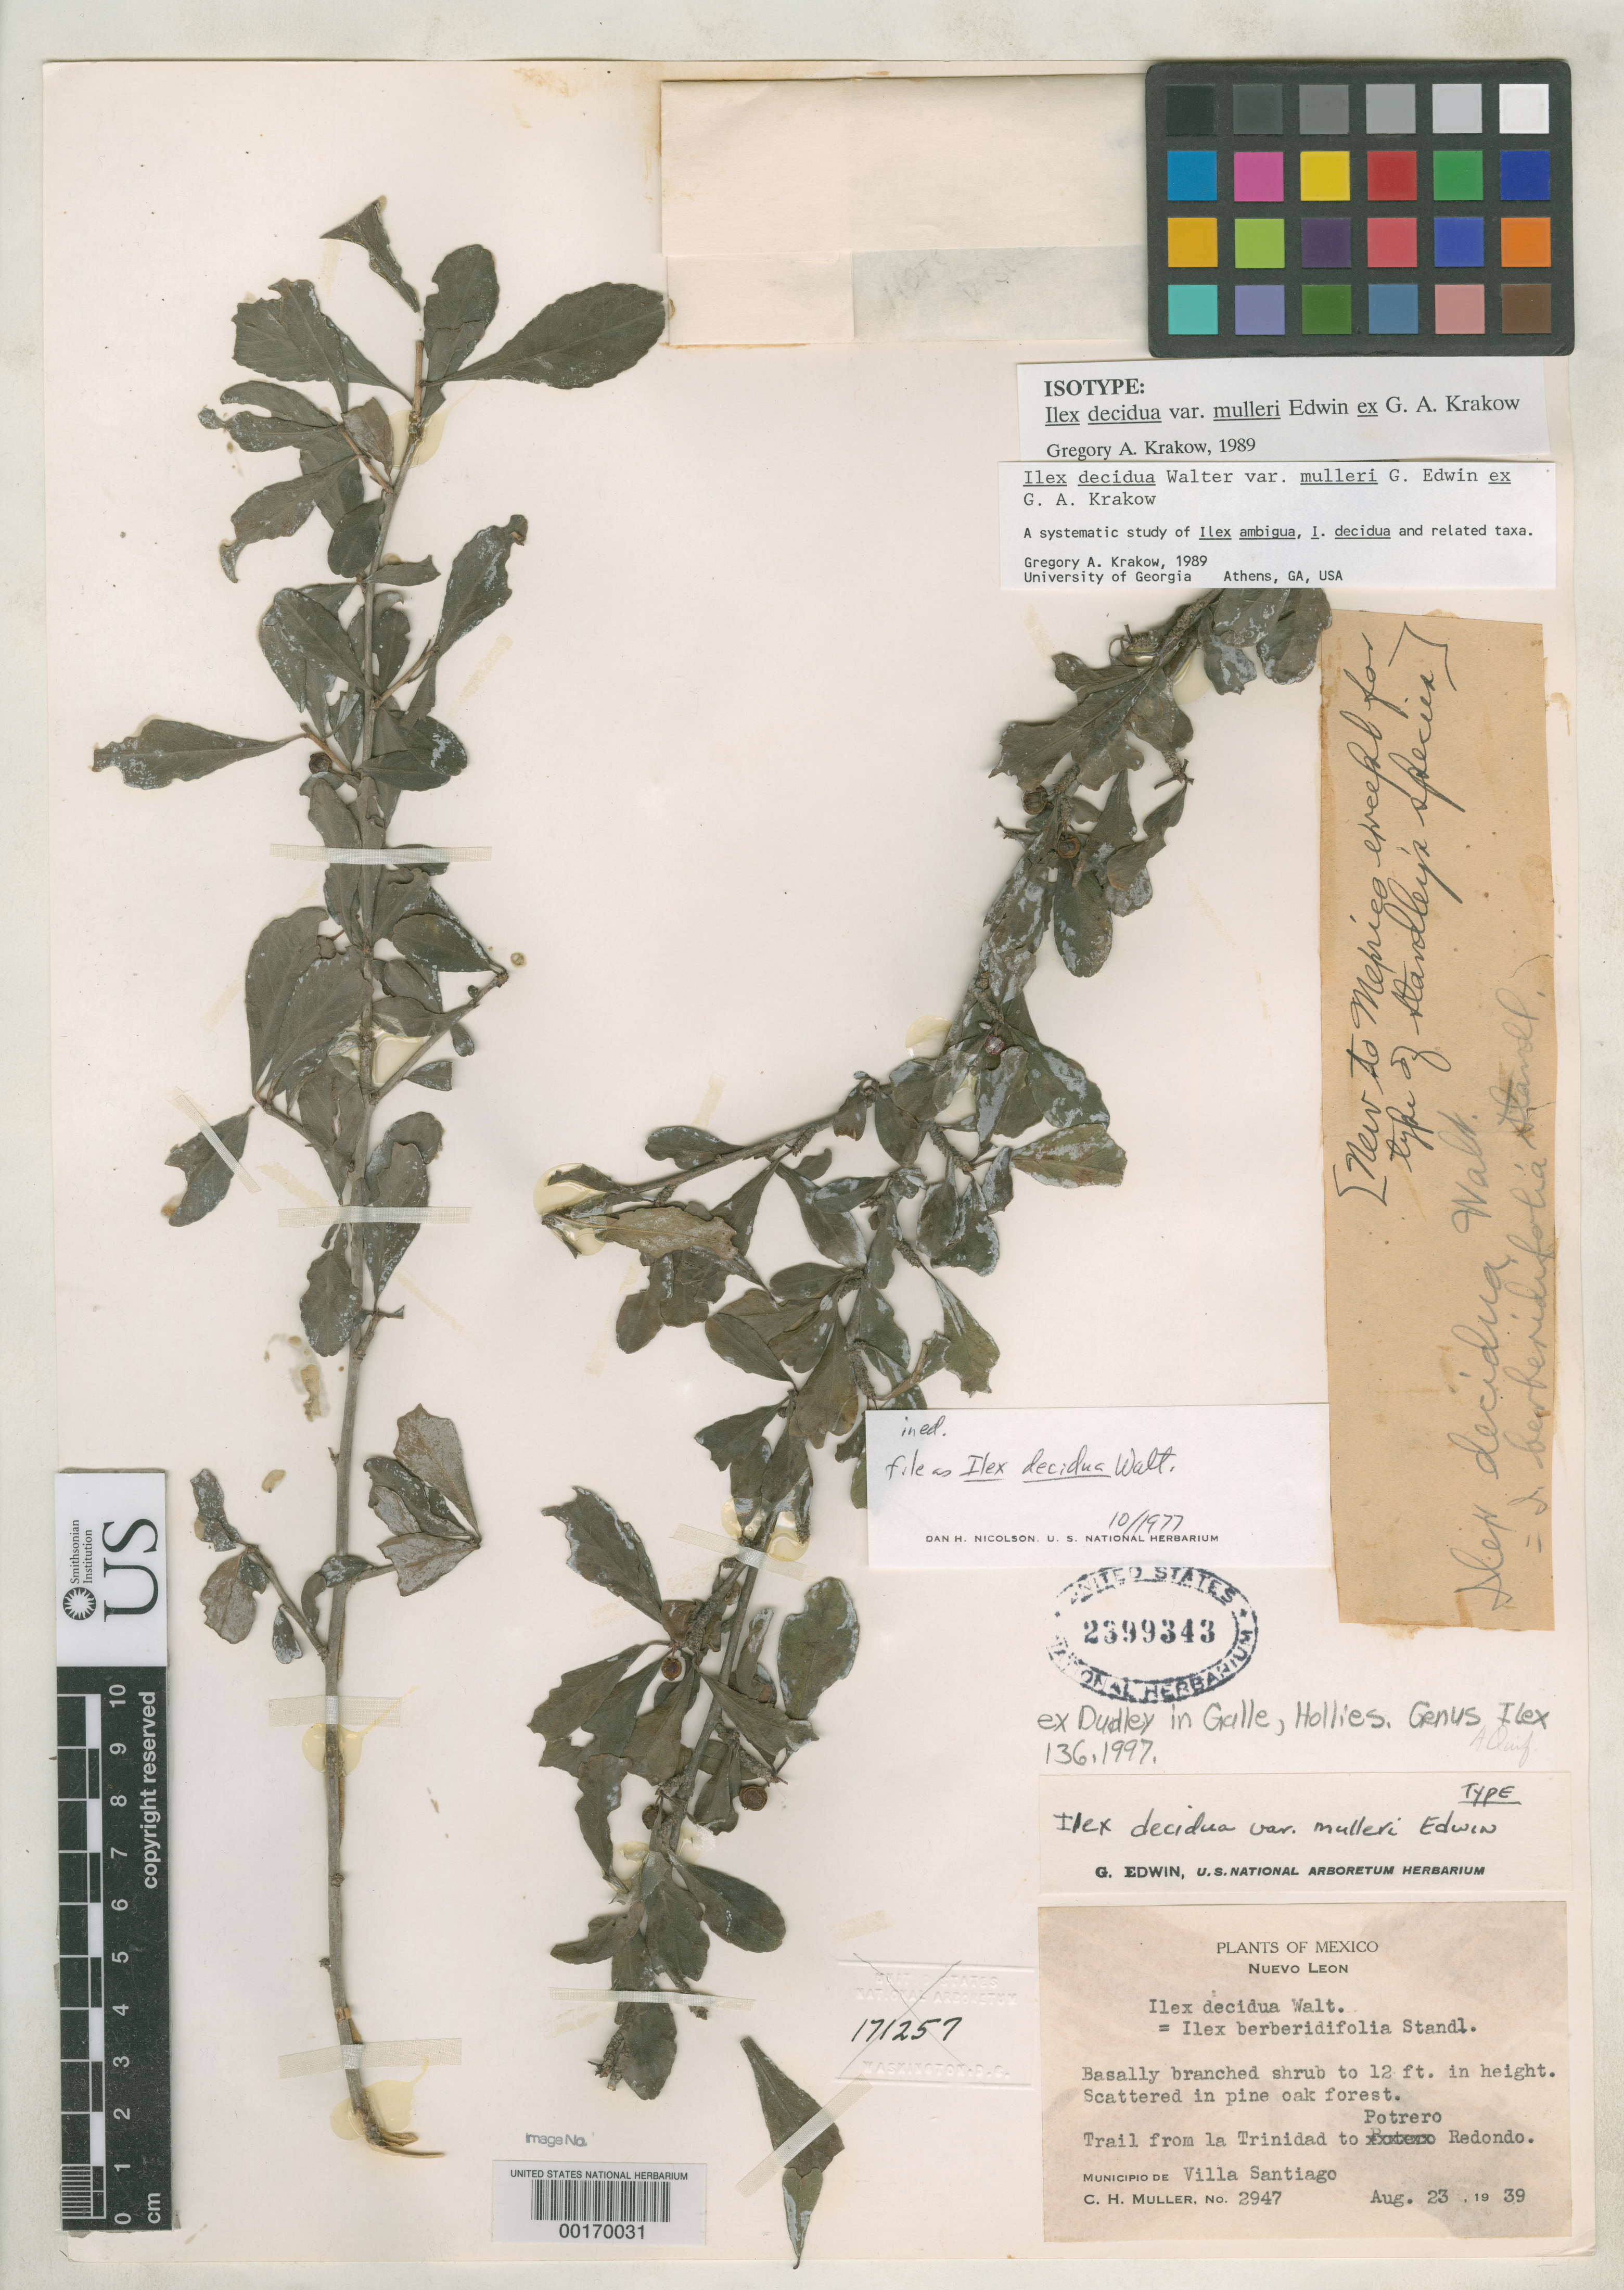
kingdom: Plantae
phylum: Tracheophyta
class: Magnoliopsida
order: Aquifoliales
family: Aquifoliaceae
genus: Ilex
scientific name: Ilex decidua var. mulleri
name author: Edwin ex Dudley in Galle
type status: Isotype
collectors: C. H. Muller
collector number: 2947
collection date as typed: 23 Aug 1939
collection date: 1939-08-23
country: Mexico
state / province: Nuevo León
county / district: Villa Santiago Mun.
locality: Trail from La Trinidad to Potrero Redondo.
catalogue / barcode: US 2399343